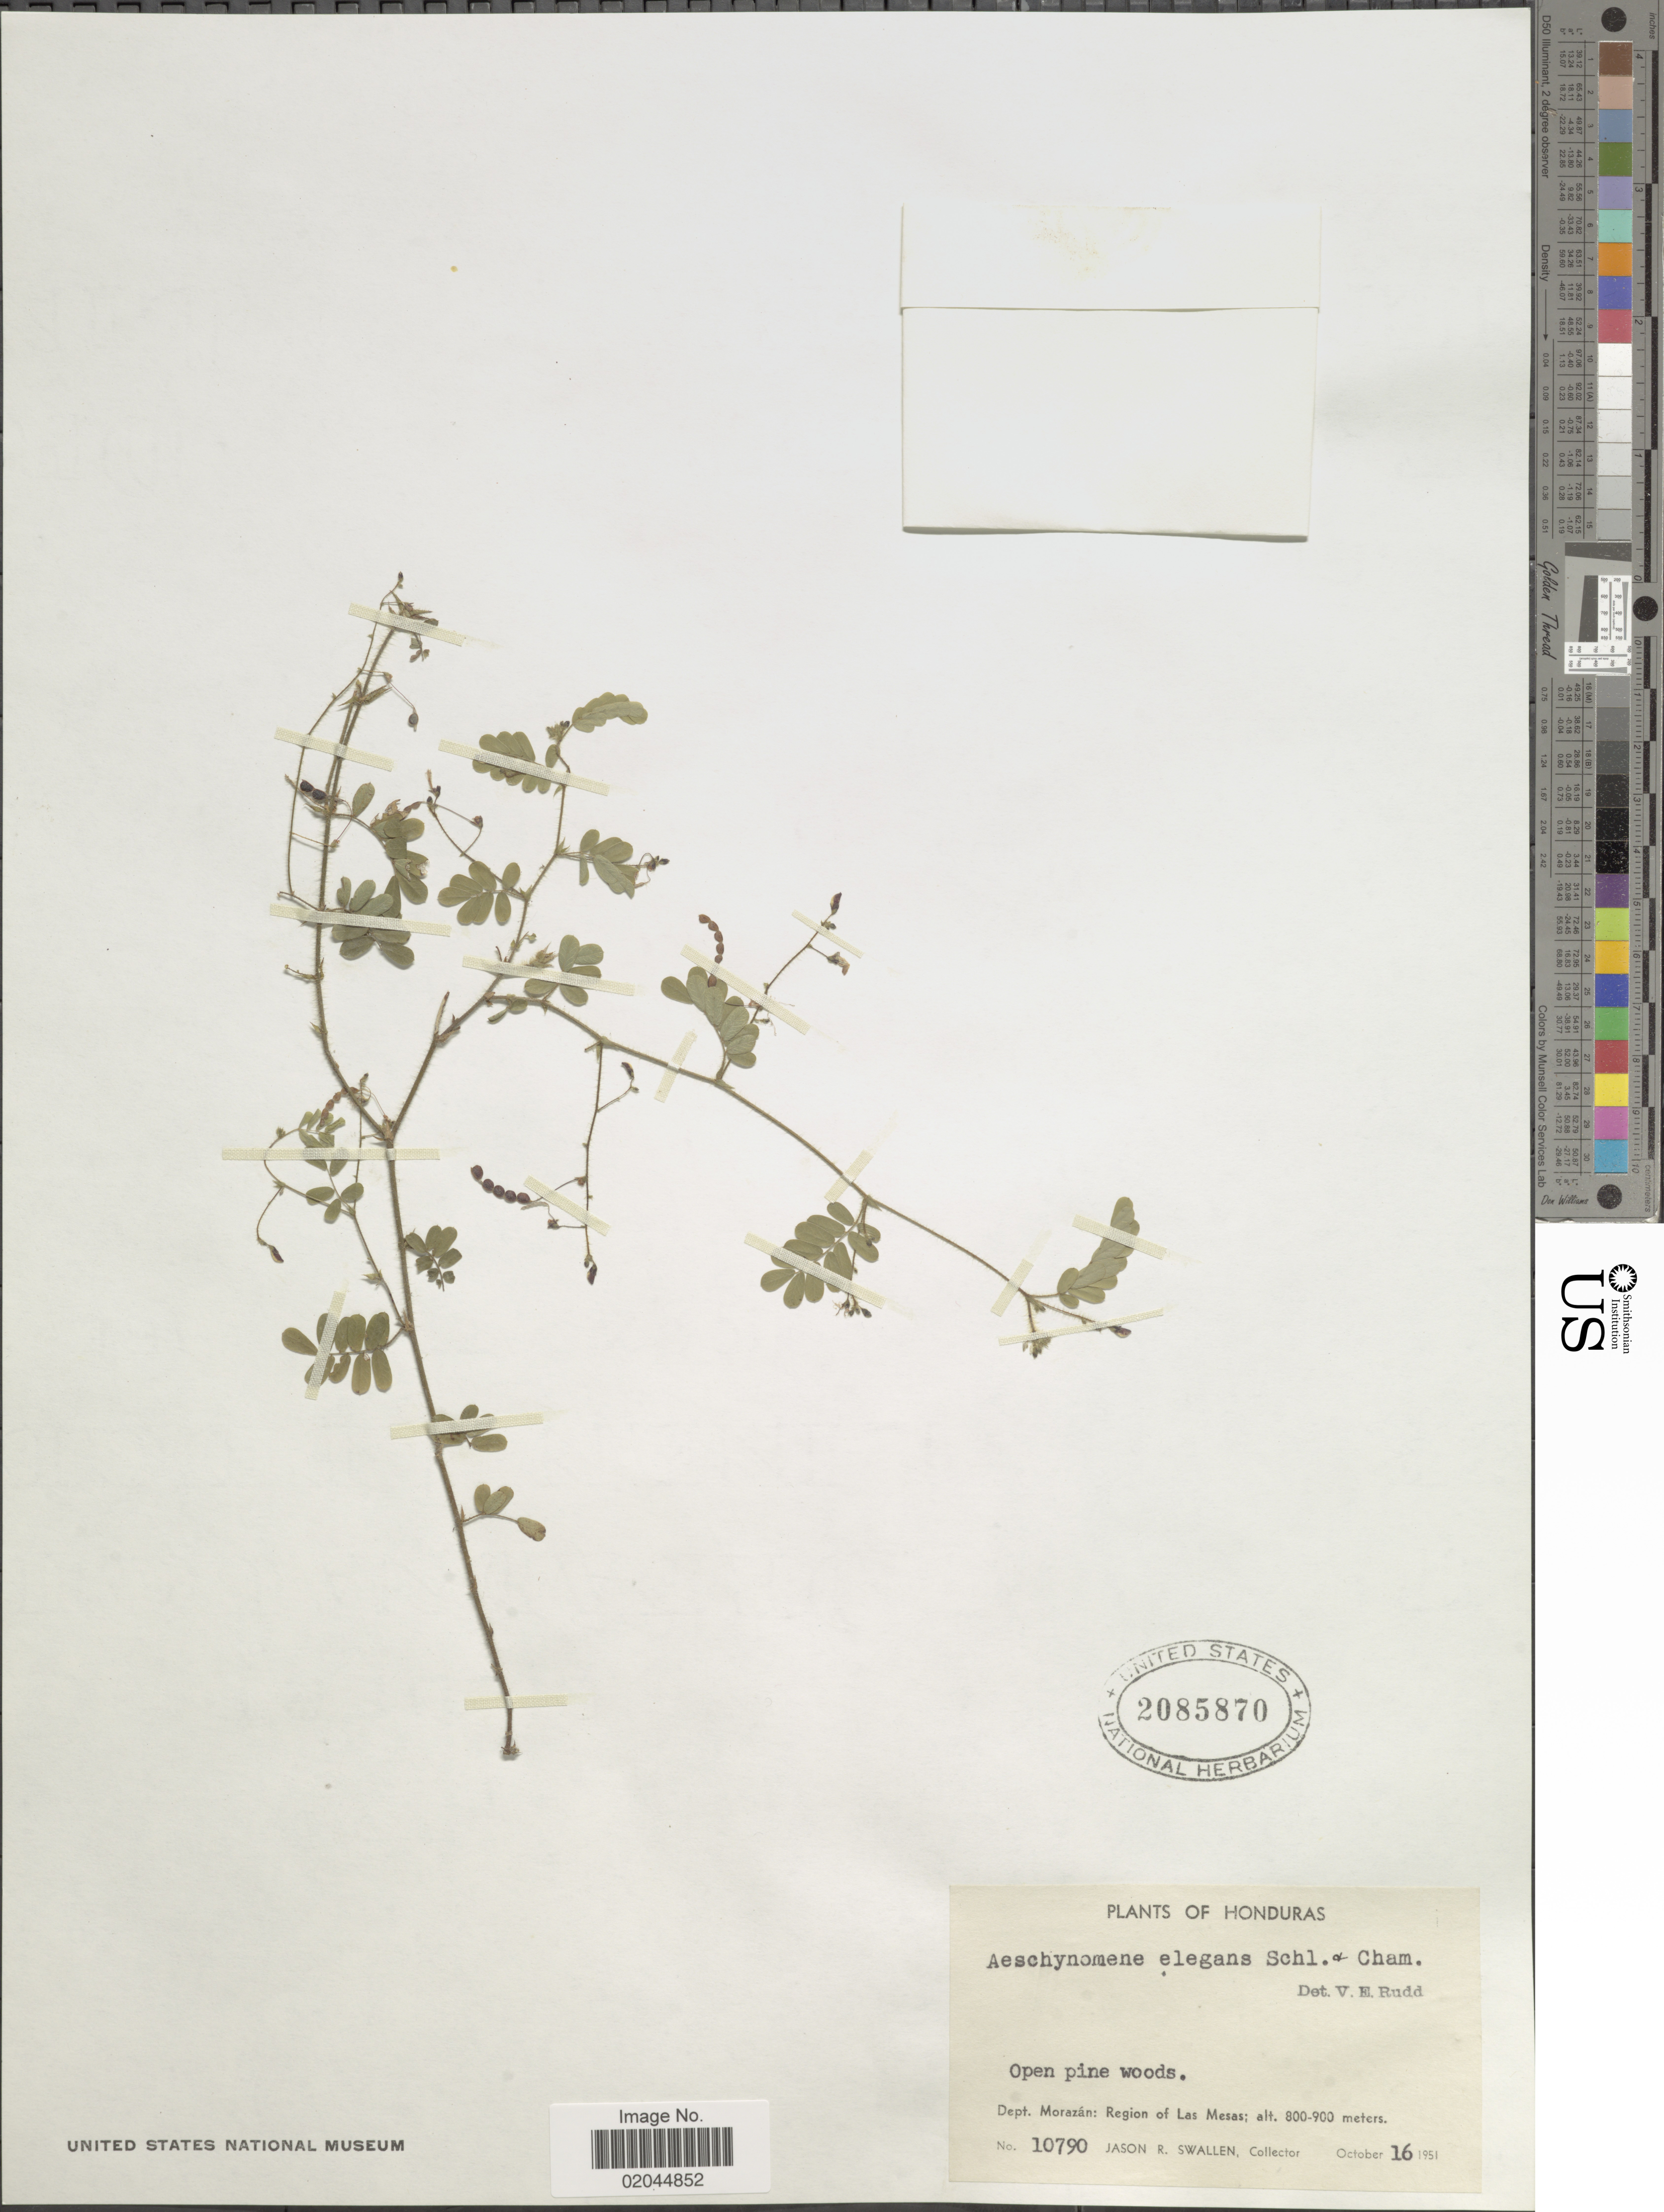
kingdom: Plantae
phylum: Tracheophyta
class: Magnoliopsida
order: Fabales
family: Fabaceae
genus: Aeschynomene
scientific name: Aeschynomene elegans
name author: Cham. ex Schltdl.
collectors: J. R. Swallen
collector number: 10790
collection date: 1951-10-16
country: Honduras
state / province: Fco. Morazán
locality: Dept. Morazan: Region of Las Mesas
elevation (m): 800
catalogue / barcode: US 2085870